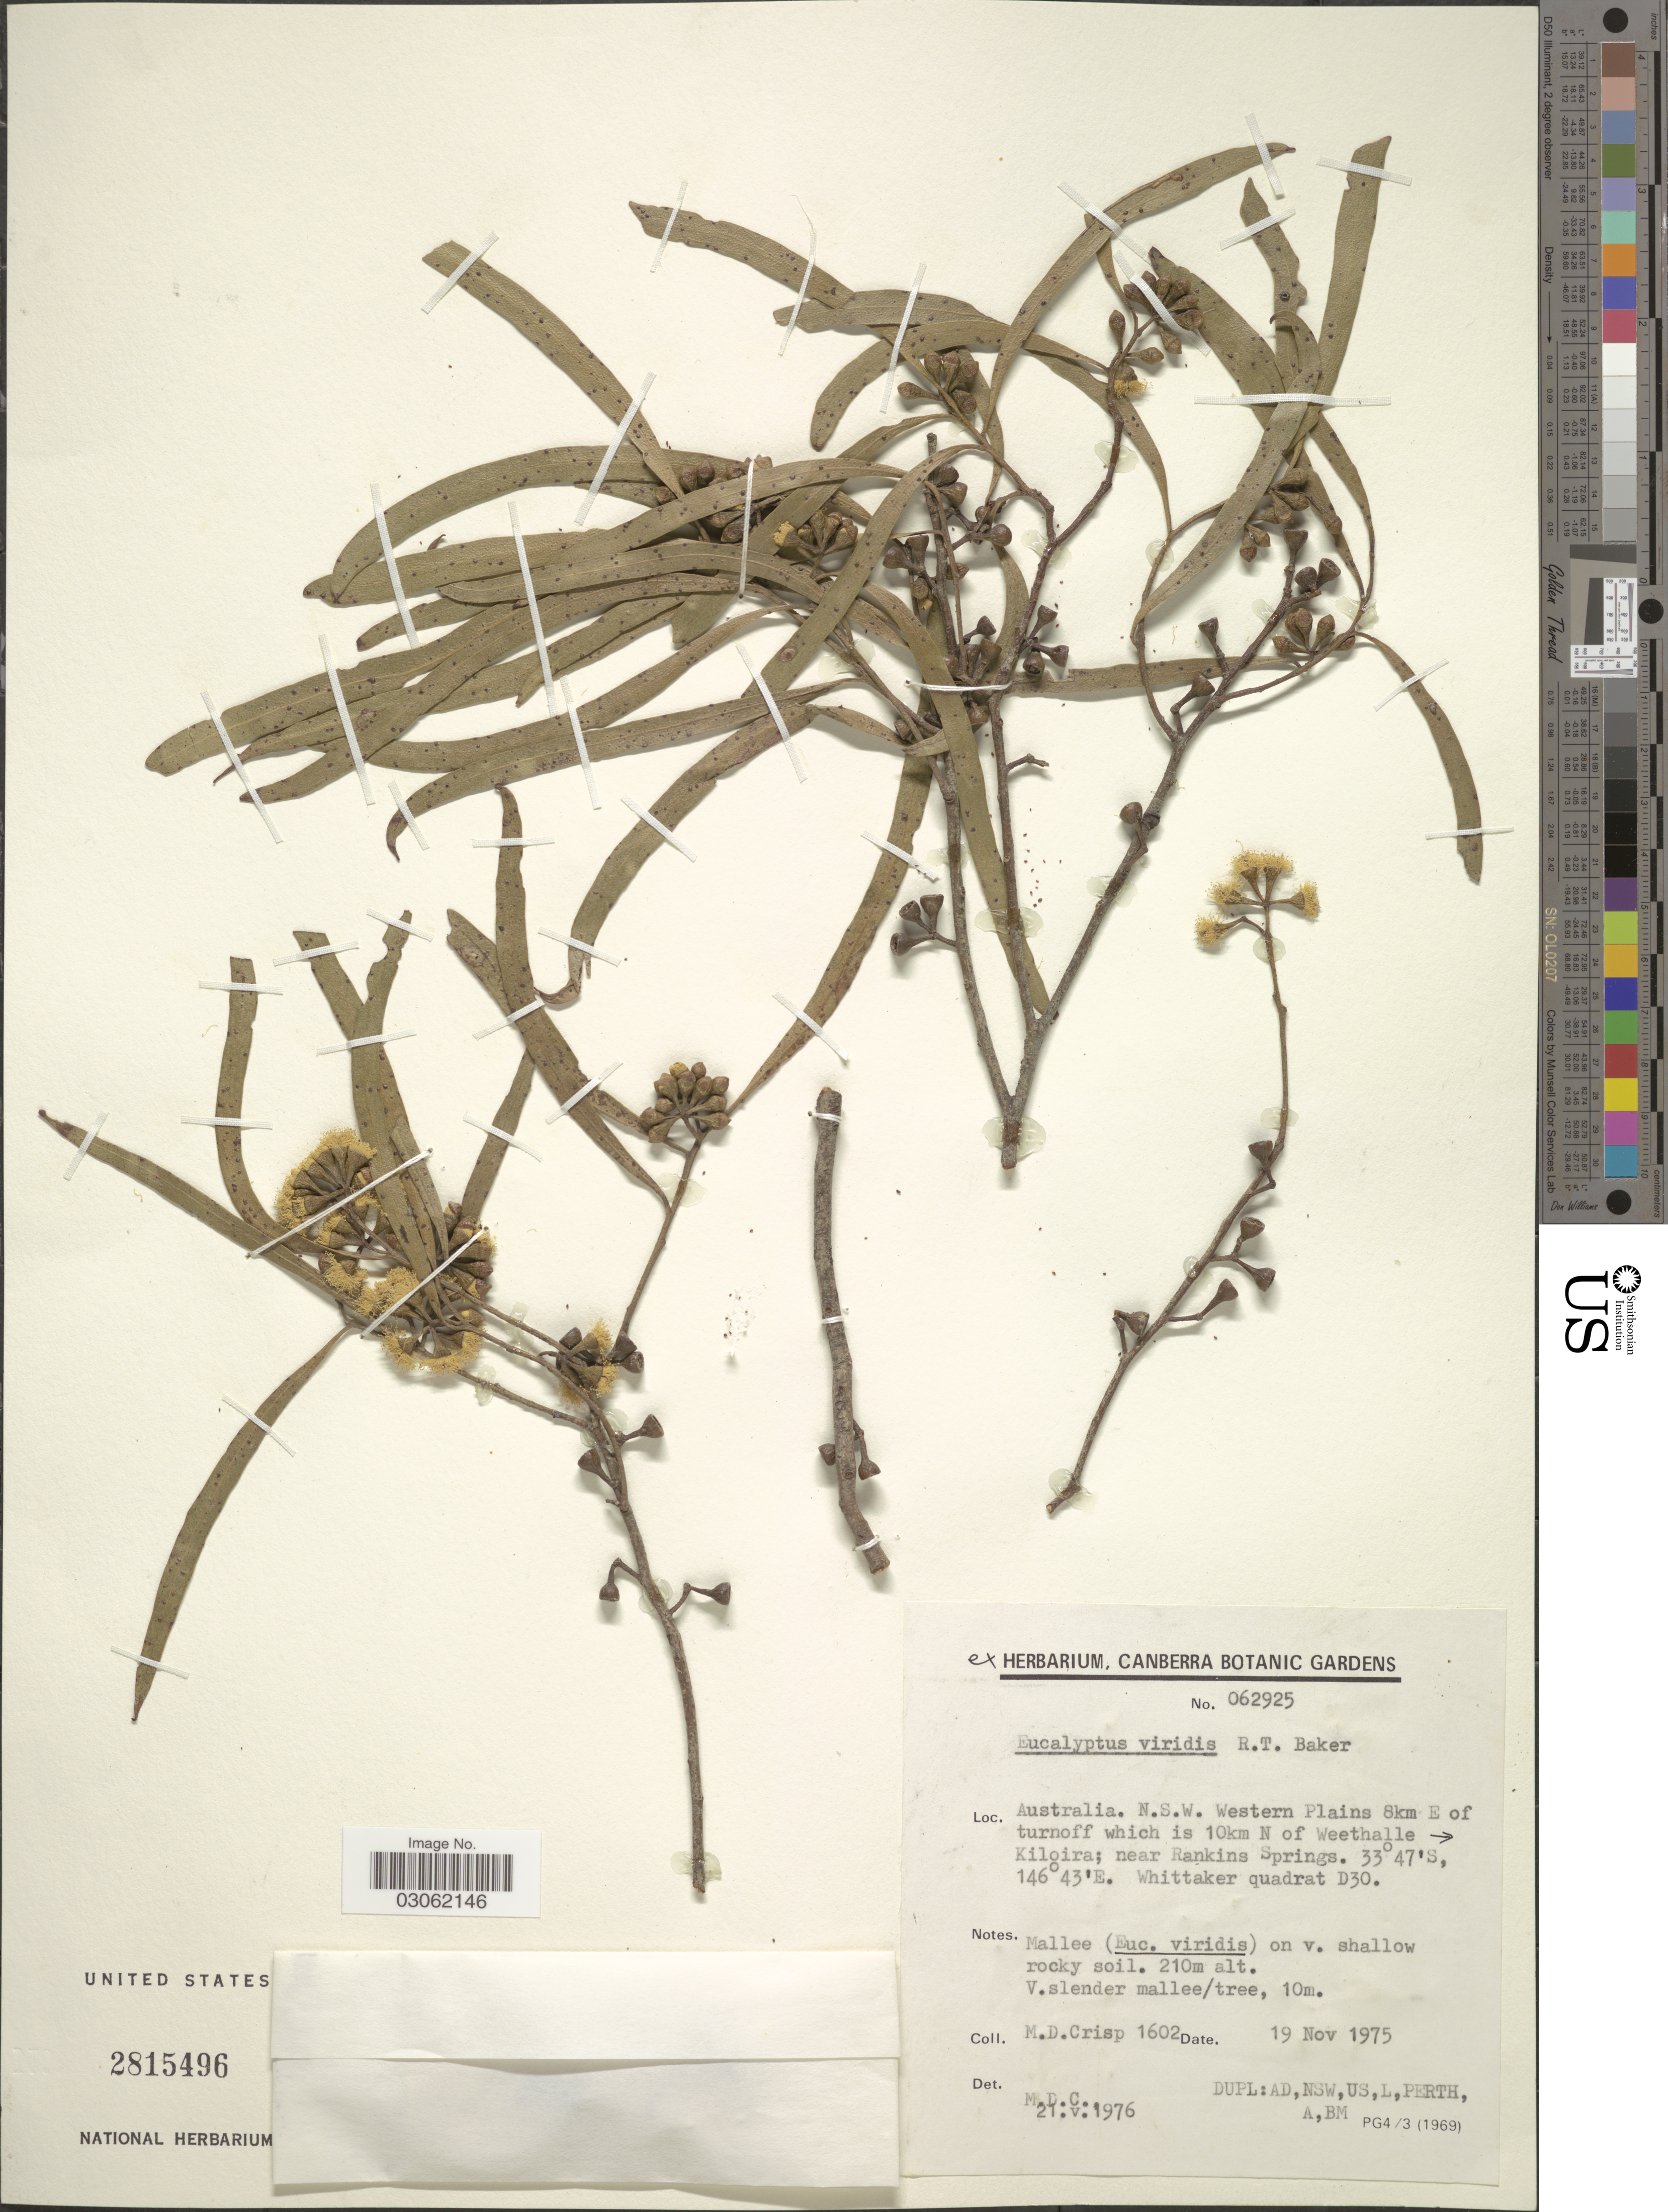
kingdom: Plantae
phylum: Tracheophyta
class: Magnoliopsida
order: Myrtales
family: Myrtaceae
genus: Eucalyptus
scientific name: Eucalyptus viridis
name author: R.T. Baker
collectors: M. Crisp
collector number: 1602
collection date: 1975-11-19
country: Australia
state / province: New South Wales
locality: N. S. W. Western Plains 8km E of turnoff which is 10km N of Weethalle Kiloira; near Rankins Springs. Whittaker quadrat D30.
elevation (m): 210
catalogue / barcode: US 2815496